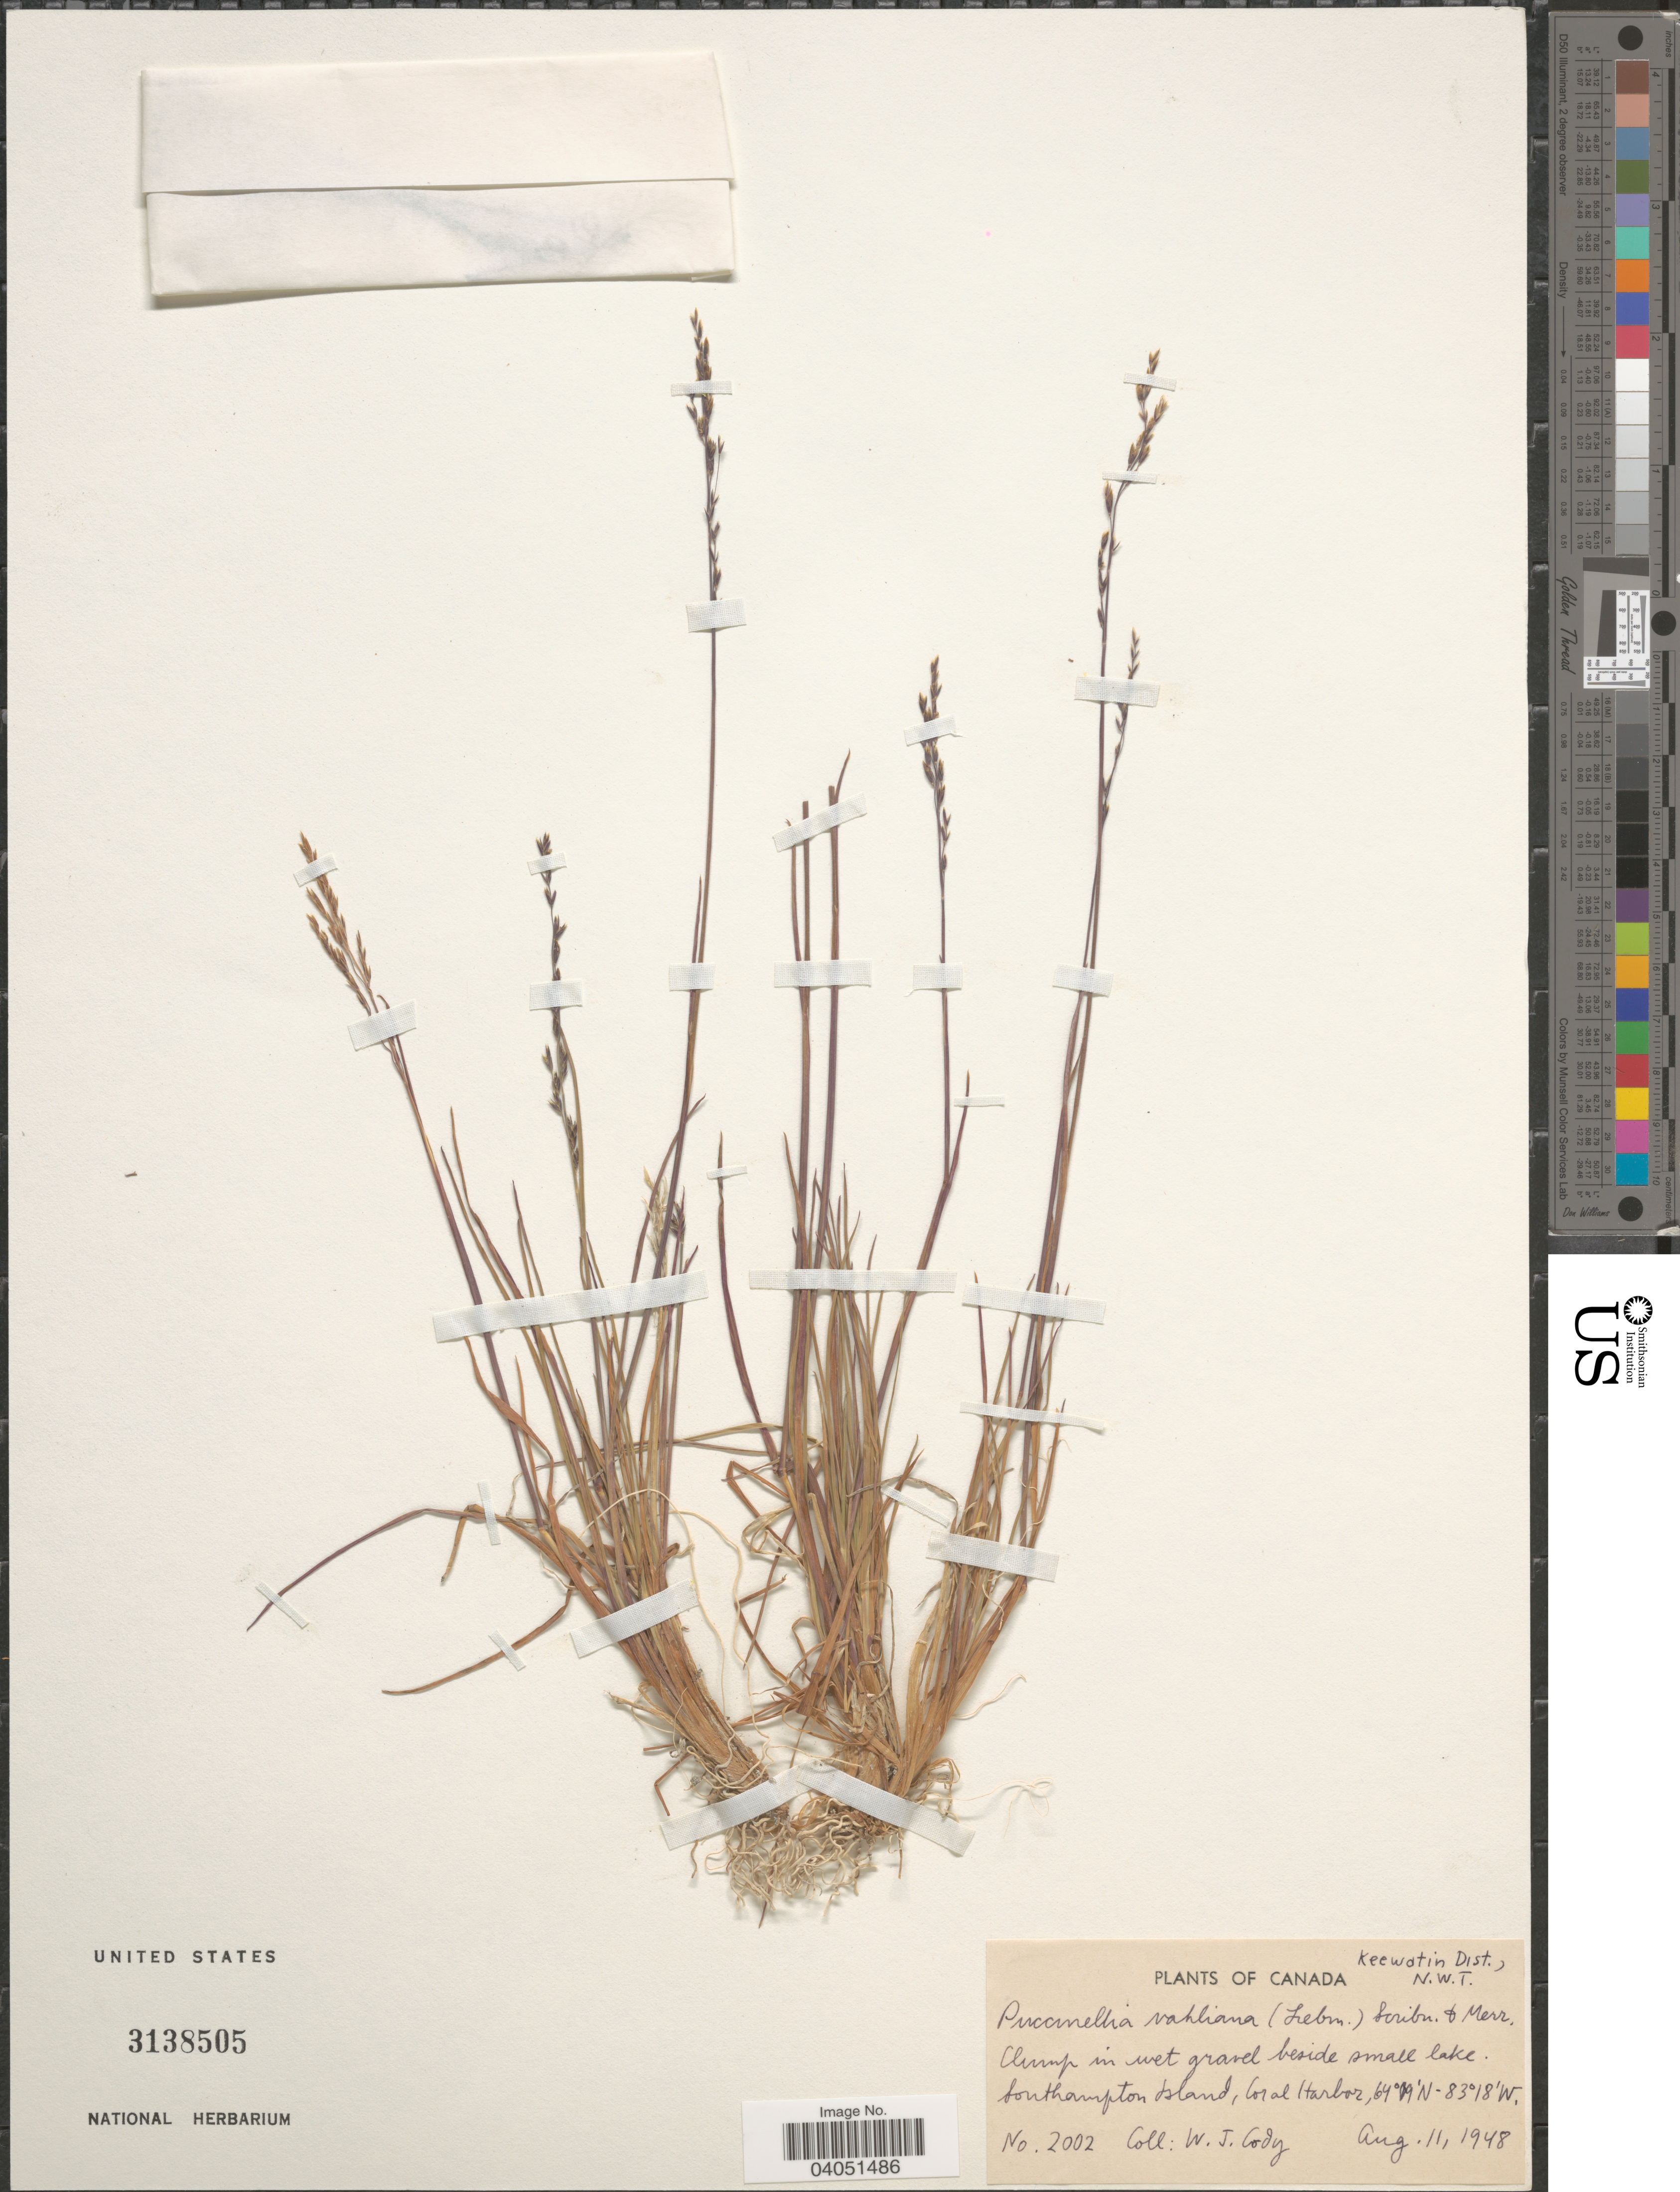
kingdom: Plantae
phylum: Tracheophyta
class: Liliopsida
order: Poales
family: Poaceae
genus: Puccinellia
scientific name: Puccinellia vahliana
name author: (Lange) Fernald & Weath.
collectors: W. Cody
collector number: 2002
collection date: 1948-08-11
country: Canada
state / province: Northwest Territories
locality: Keewatin Dist. Clump in wet gravel beside small lake. Southampton Island, Coral Harbor.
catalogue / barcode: US 3138505